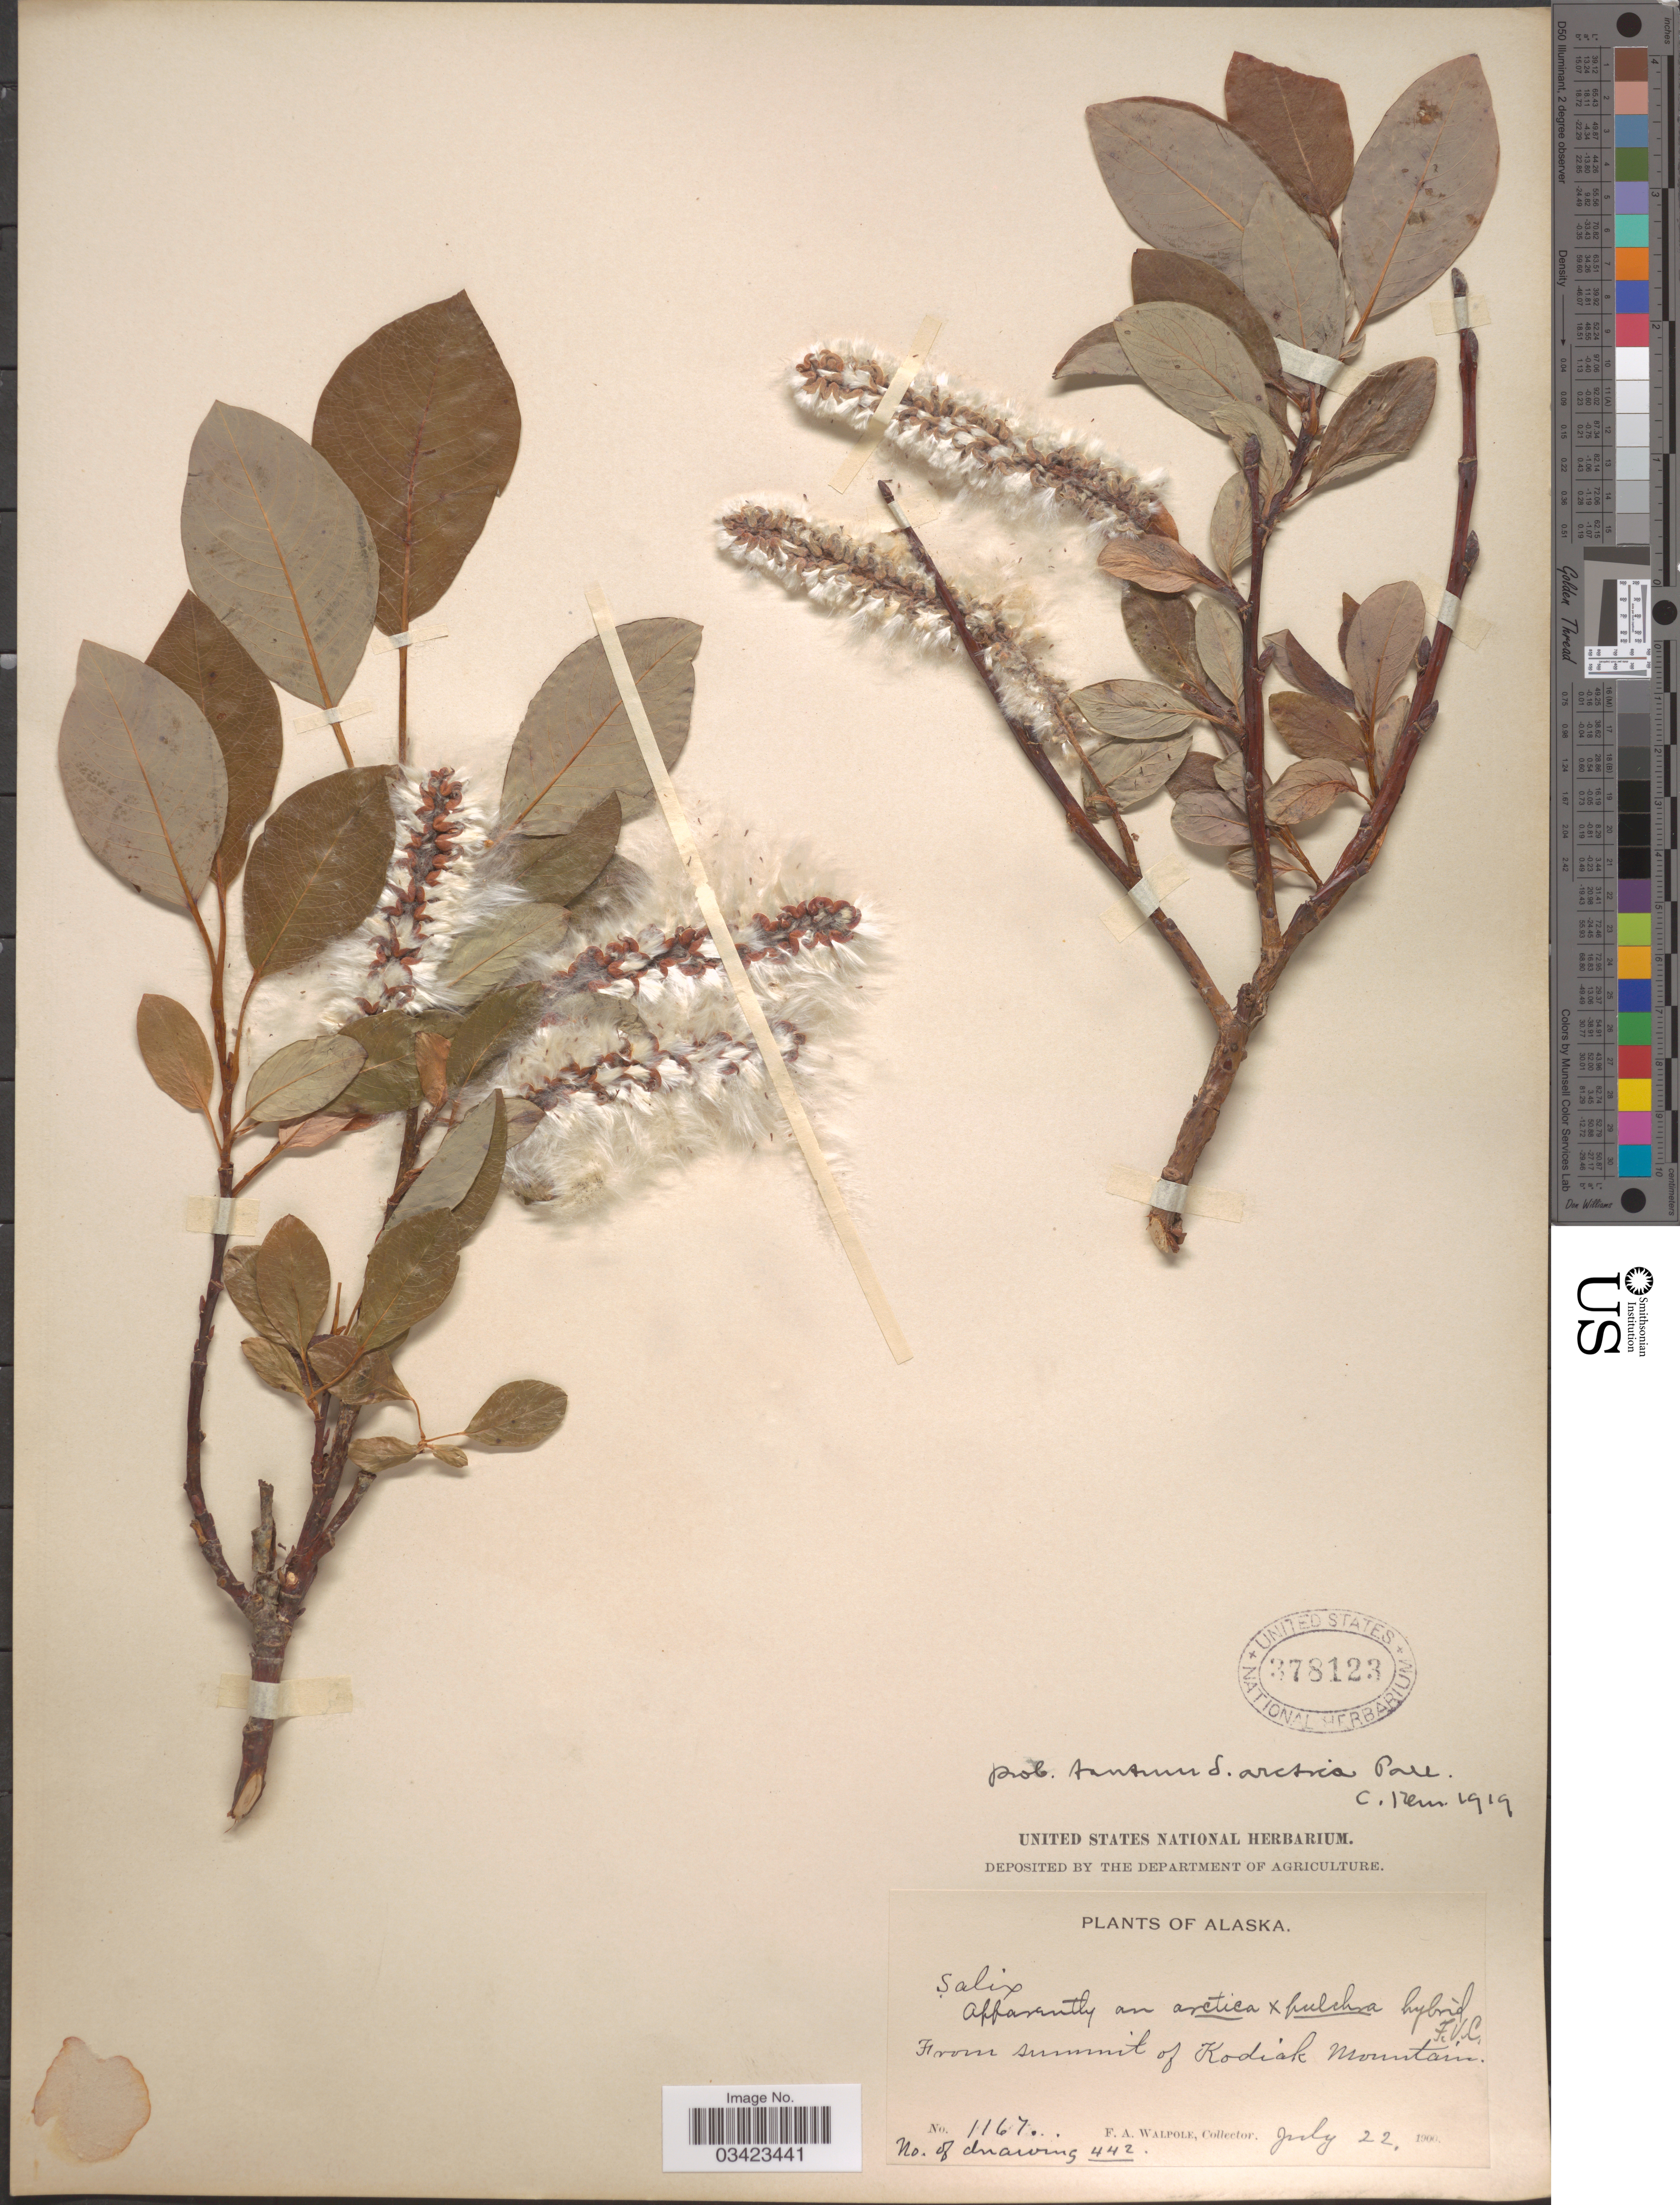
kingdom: Plantae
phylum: Tracheophyta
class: Magnoliopsida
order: Malpighiales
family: Salicaceae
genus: Salix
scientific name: Salix arctica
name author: Pall.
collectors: F. Walpole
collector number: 1167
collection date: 1900-07-22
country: United States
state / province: Alaska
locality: From summit of Kodiak Mountain.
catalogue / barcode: US 378123